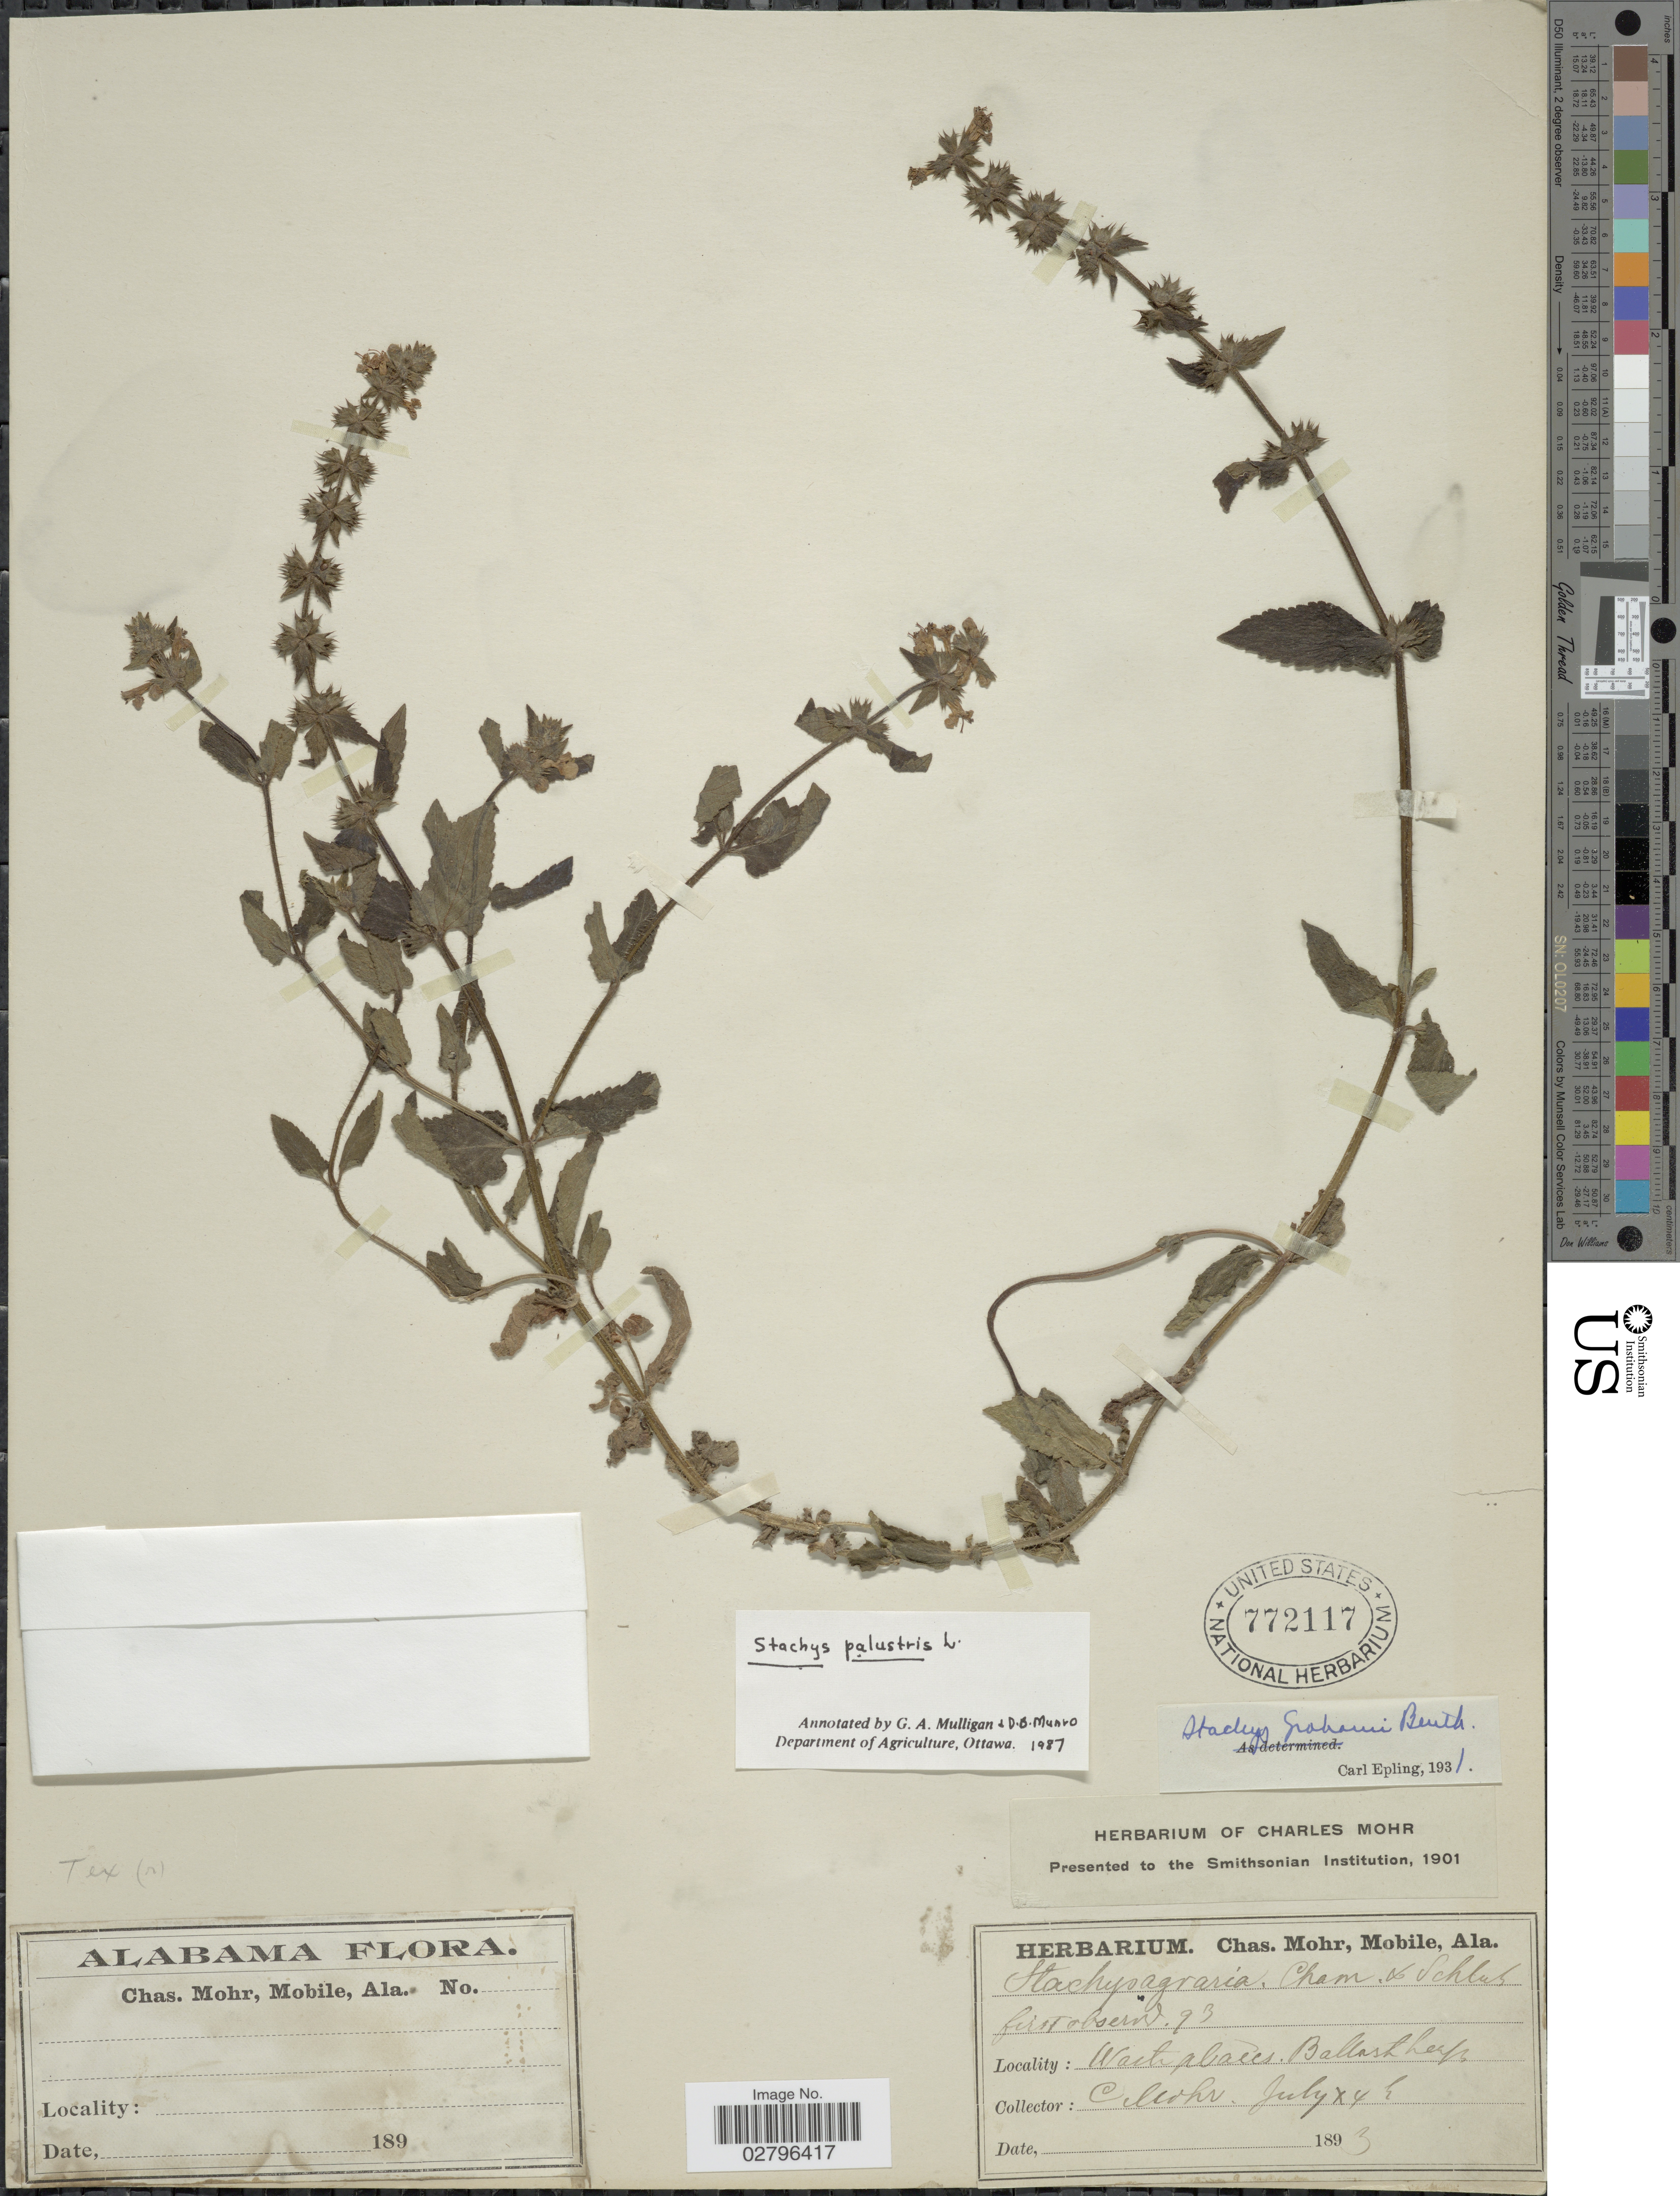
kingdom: Plantae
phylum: Tracheophyta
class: Magnoliopsida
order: Lamiales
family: Lamiaceae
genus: Stachys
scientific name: Stachys palustris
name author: L.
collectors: Mohr, C. T. (herbarium)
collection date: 1893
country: United States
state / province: Alabama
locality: Waste places. Ballast heap.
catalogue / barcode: US 772117